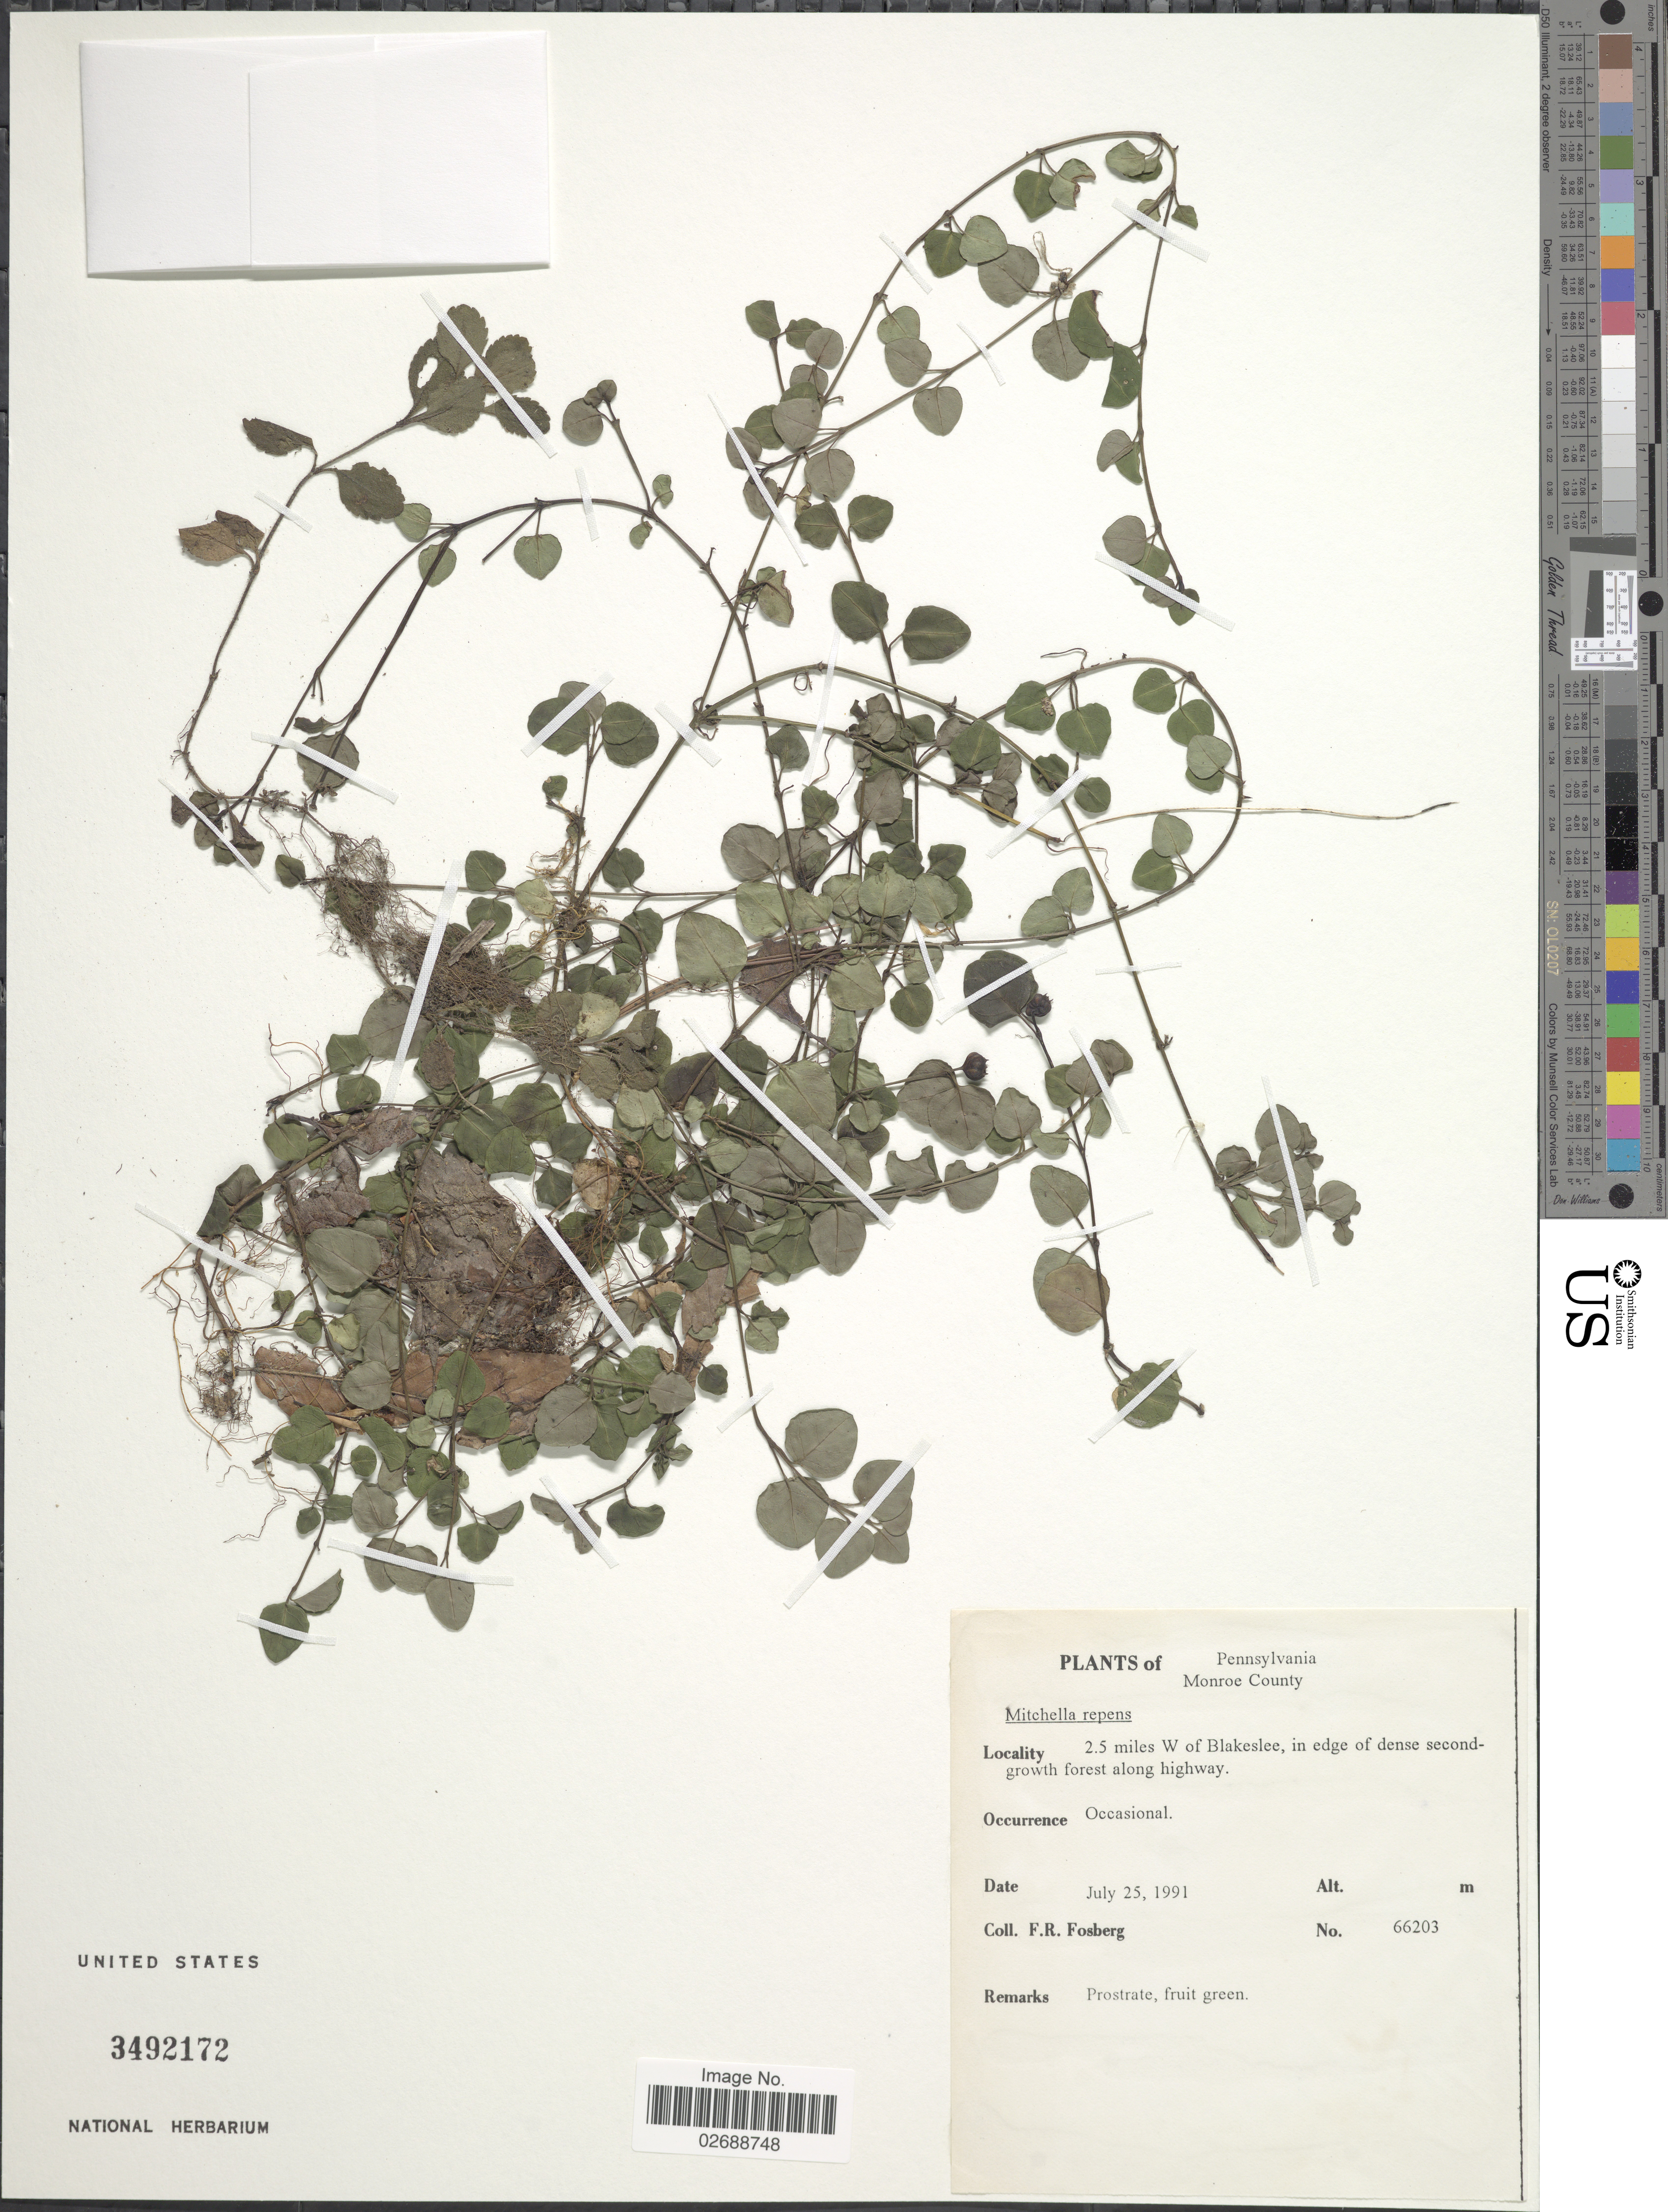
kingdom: Plantae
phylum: Tracheophyta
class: Magnoliopsida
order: Gentianales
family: Rubiaceae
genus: Mitchella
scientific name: Mitchella repens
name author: L.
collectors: F. R. Fosberg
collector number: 66203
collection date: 1991-07-25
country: United States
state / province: Pennsylvania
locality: Monroe County. 2.5 miles W of Blakeslee, along highway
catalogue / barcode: US 3492172